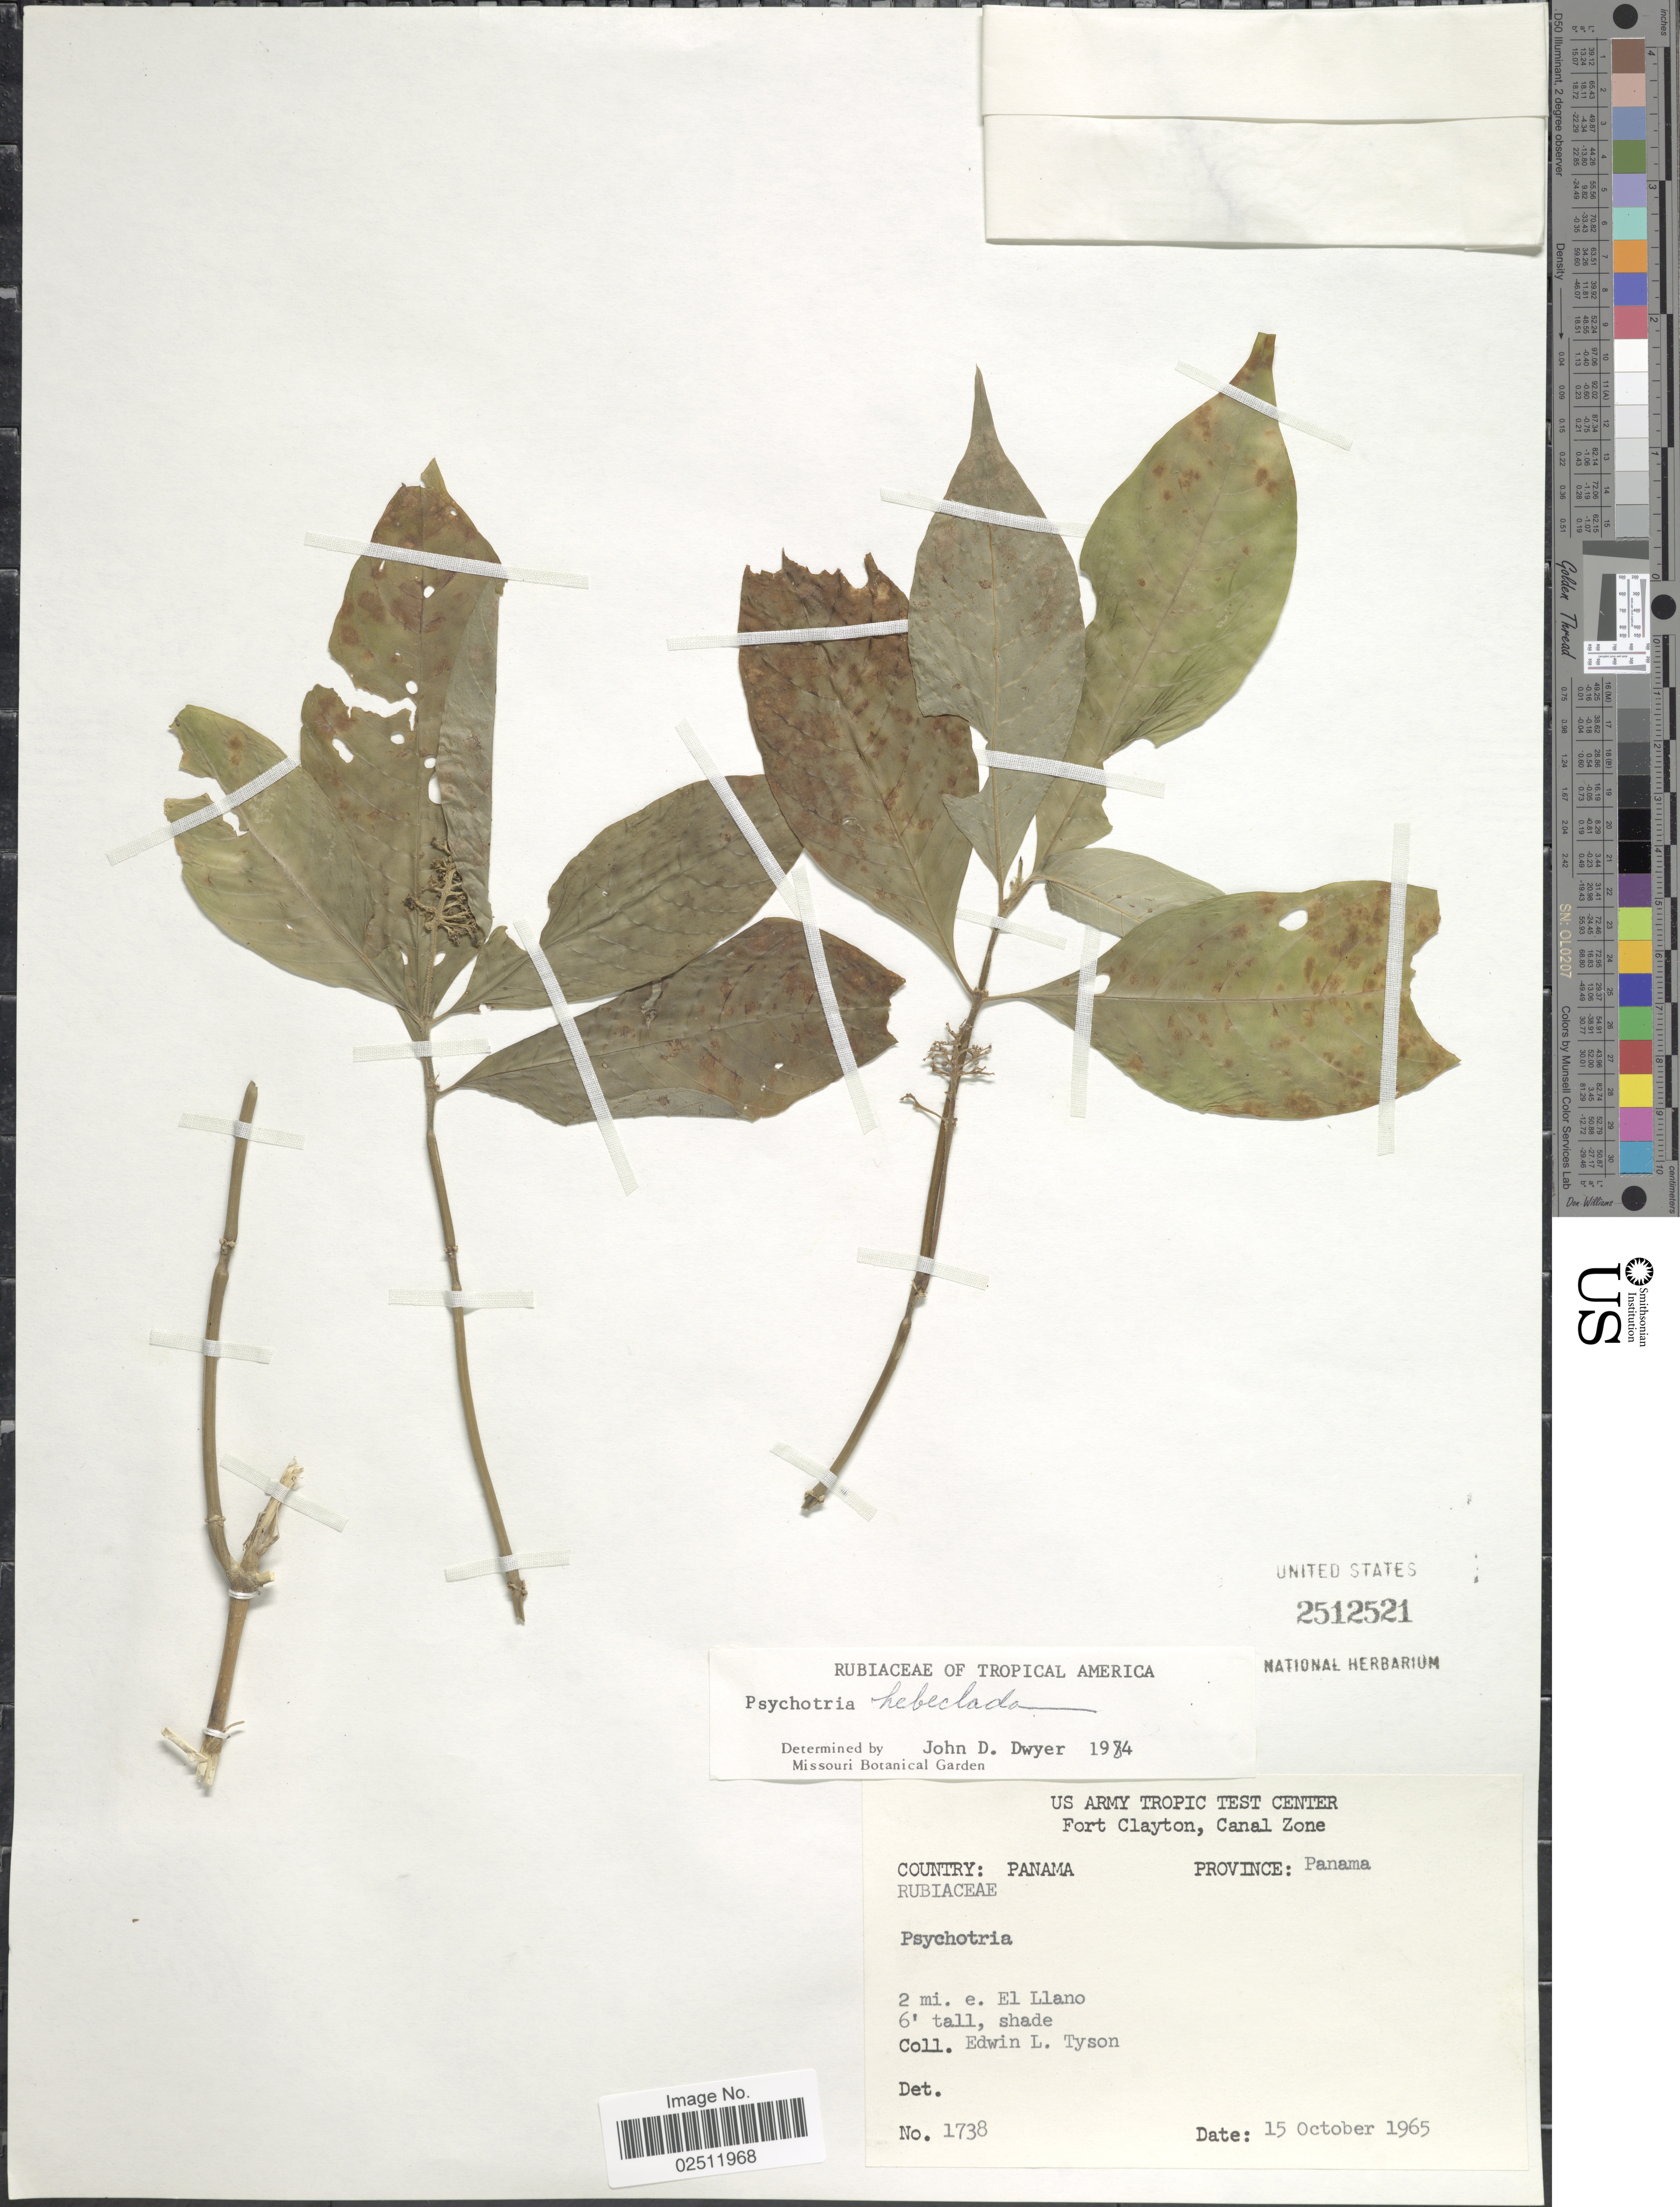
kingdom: Plantae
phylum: Tracheophyta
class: Magnoliopsida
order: Gentianales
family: Rubiaceae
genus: Psychotria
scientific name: Psychotria deflexa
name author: DC.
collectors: E. L. Tyson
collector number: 1738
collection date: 1965-10-15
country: Panama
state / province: Panamá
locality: US Army Tropic Test Center. Fort Clayton, Canal Zone. 2 mi. e. El Llano.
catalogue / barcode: US 2512521